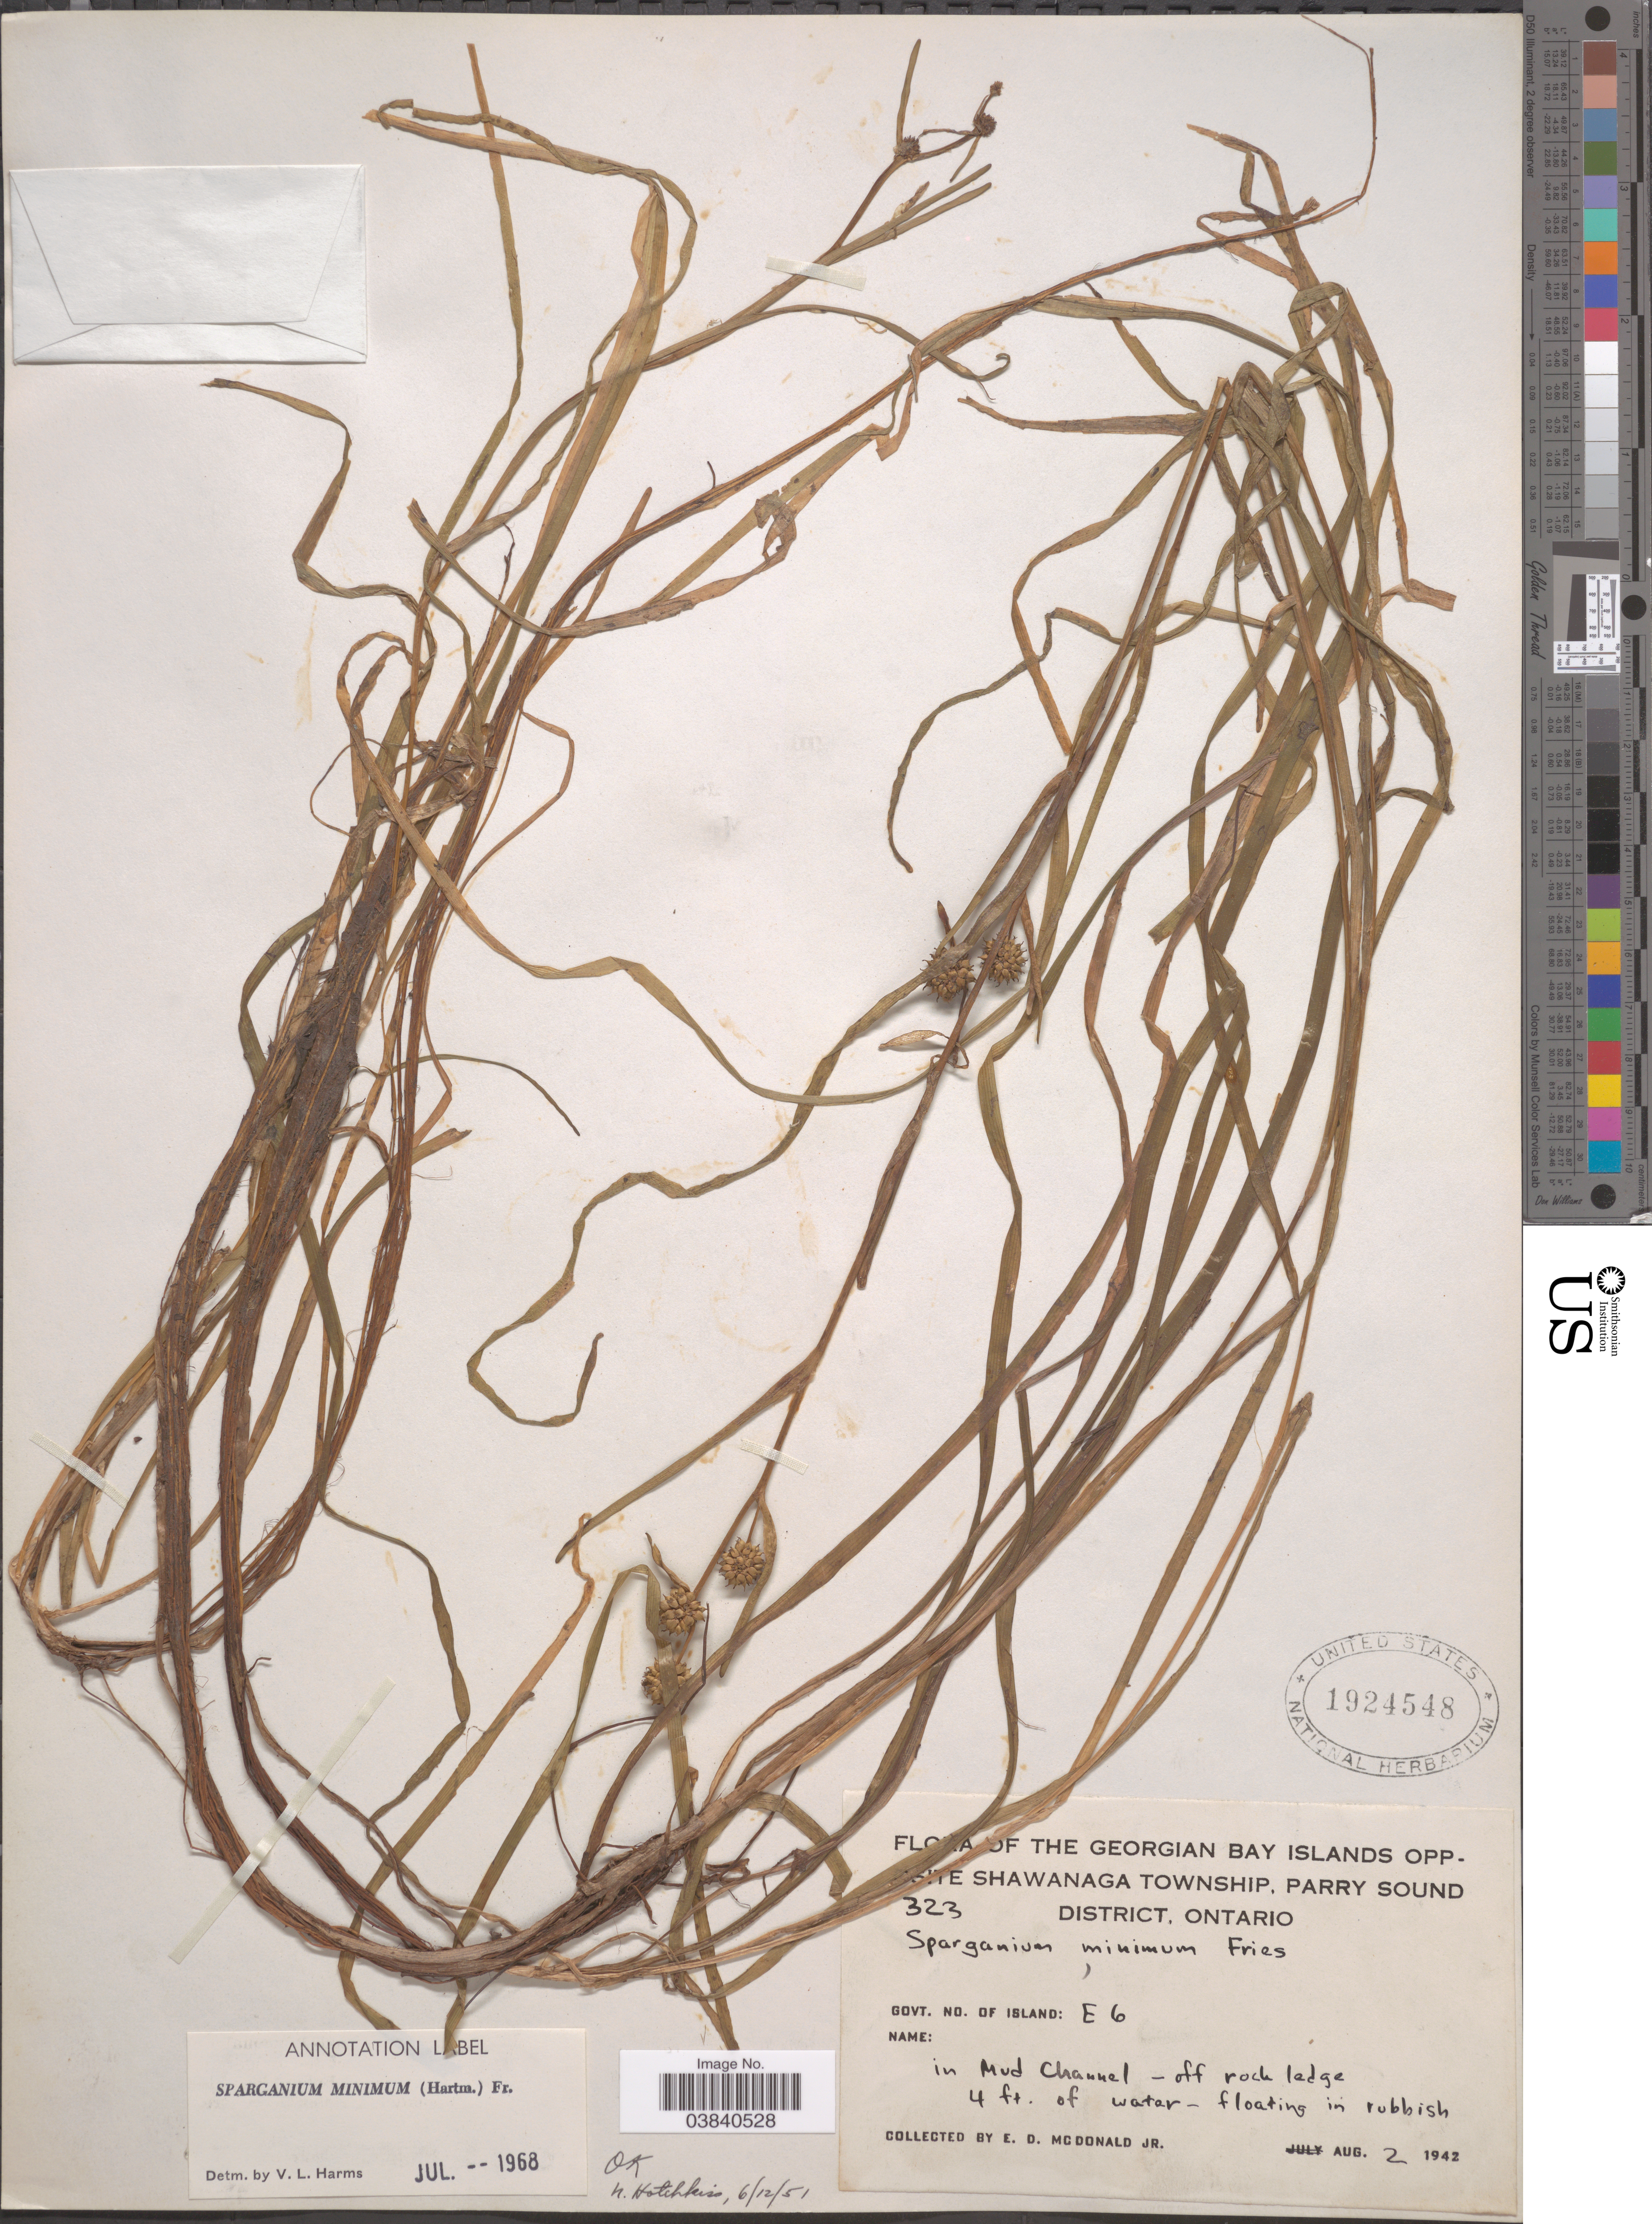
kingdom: Plantae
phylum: Tracheophyta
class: Liliopsida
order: Poales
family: Typhaceae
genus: Sparganium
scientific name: Sparganium minimum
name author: Wallr.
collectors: E. D. McDonald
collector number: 323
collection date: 1942-08-02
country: Canada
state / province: Ontario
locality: Georgian Bay Islands Opposite Shawanaga Township, Parry Sound District. Govt. no. of island: E6. In Mud Channel - off rock ledge.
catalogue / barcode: US 1924548